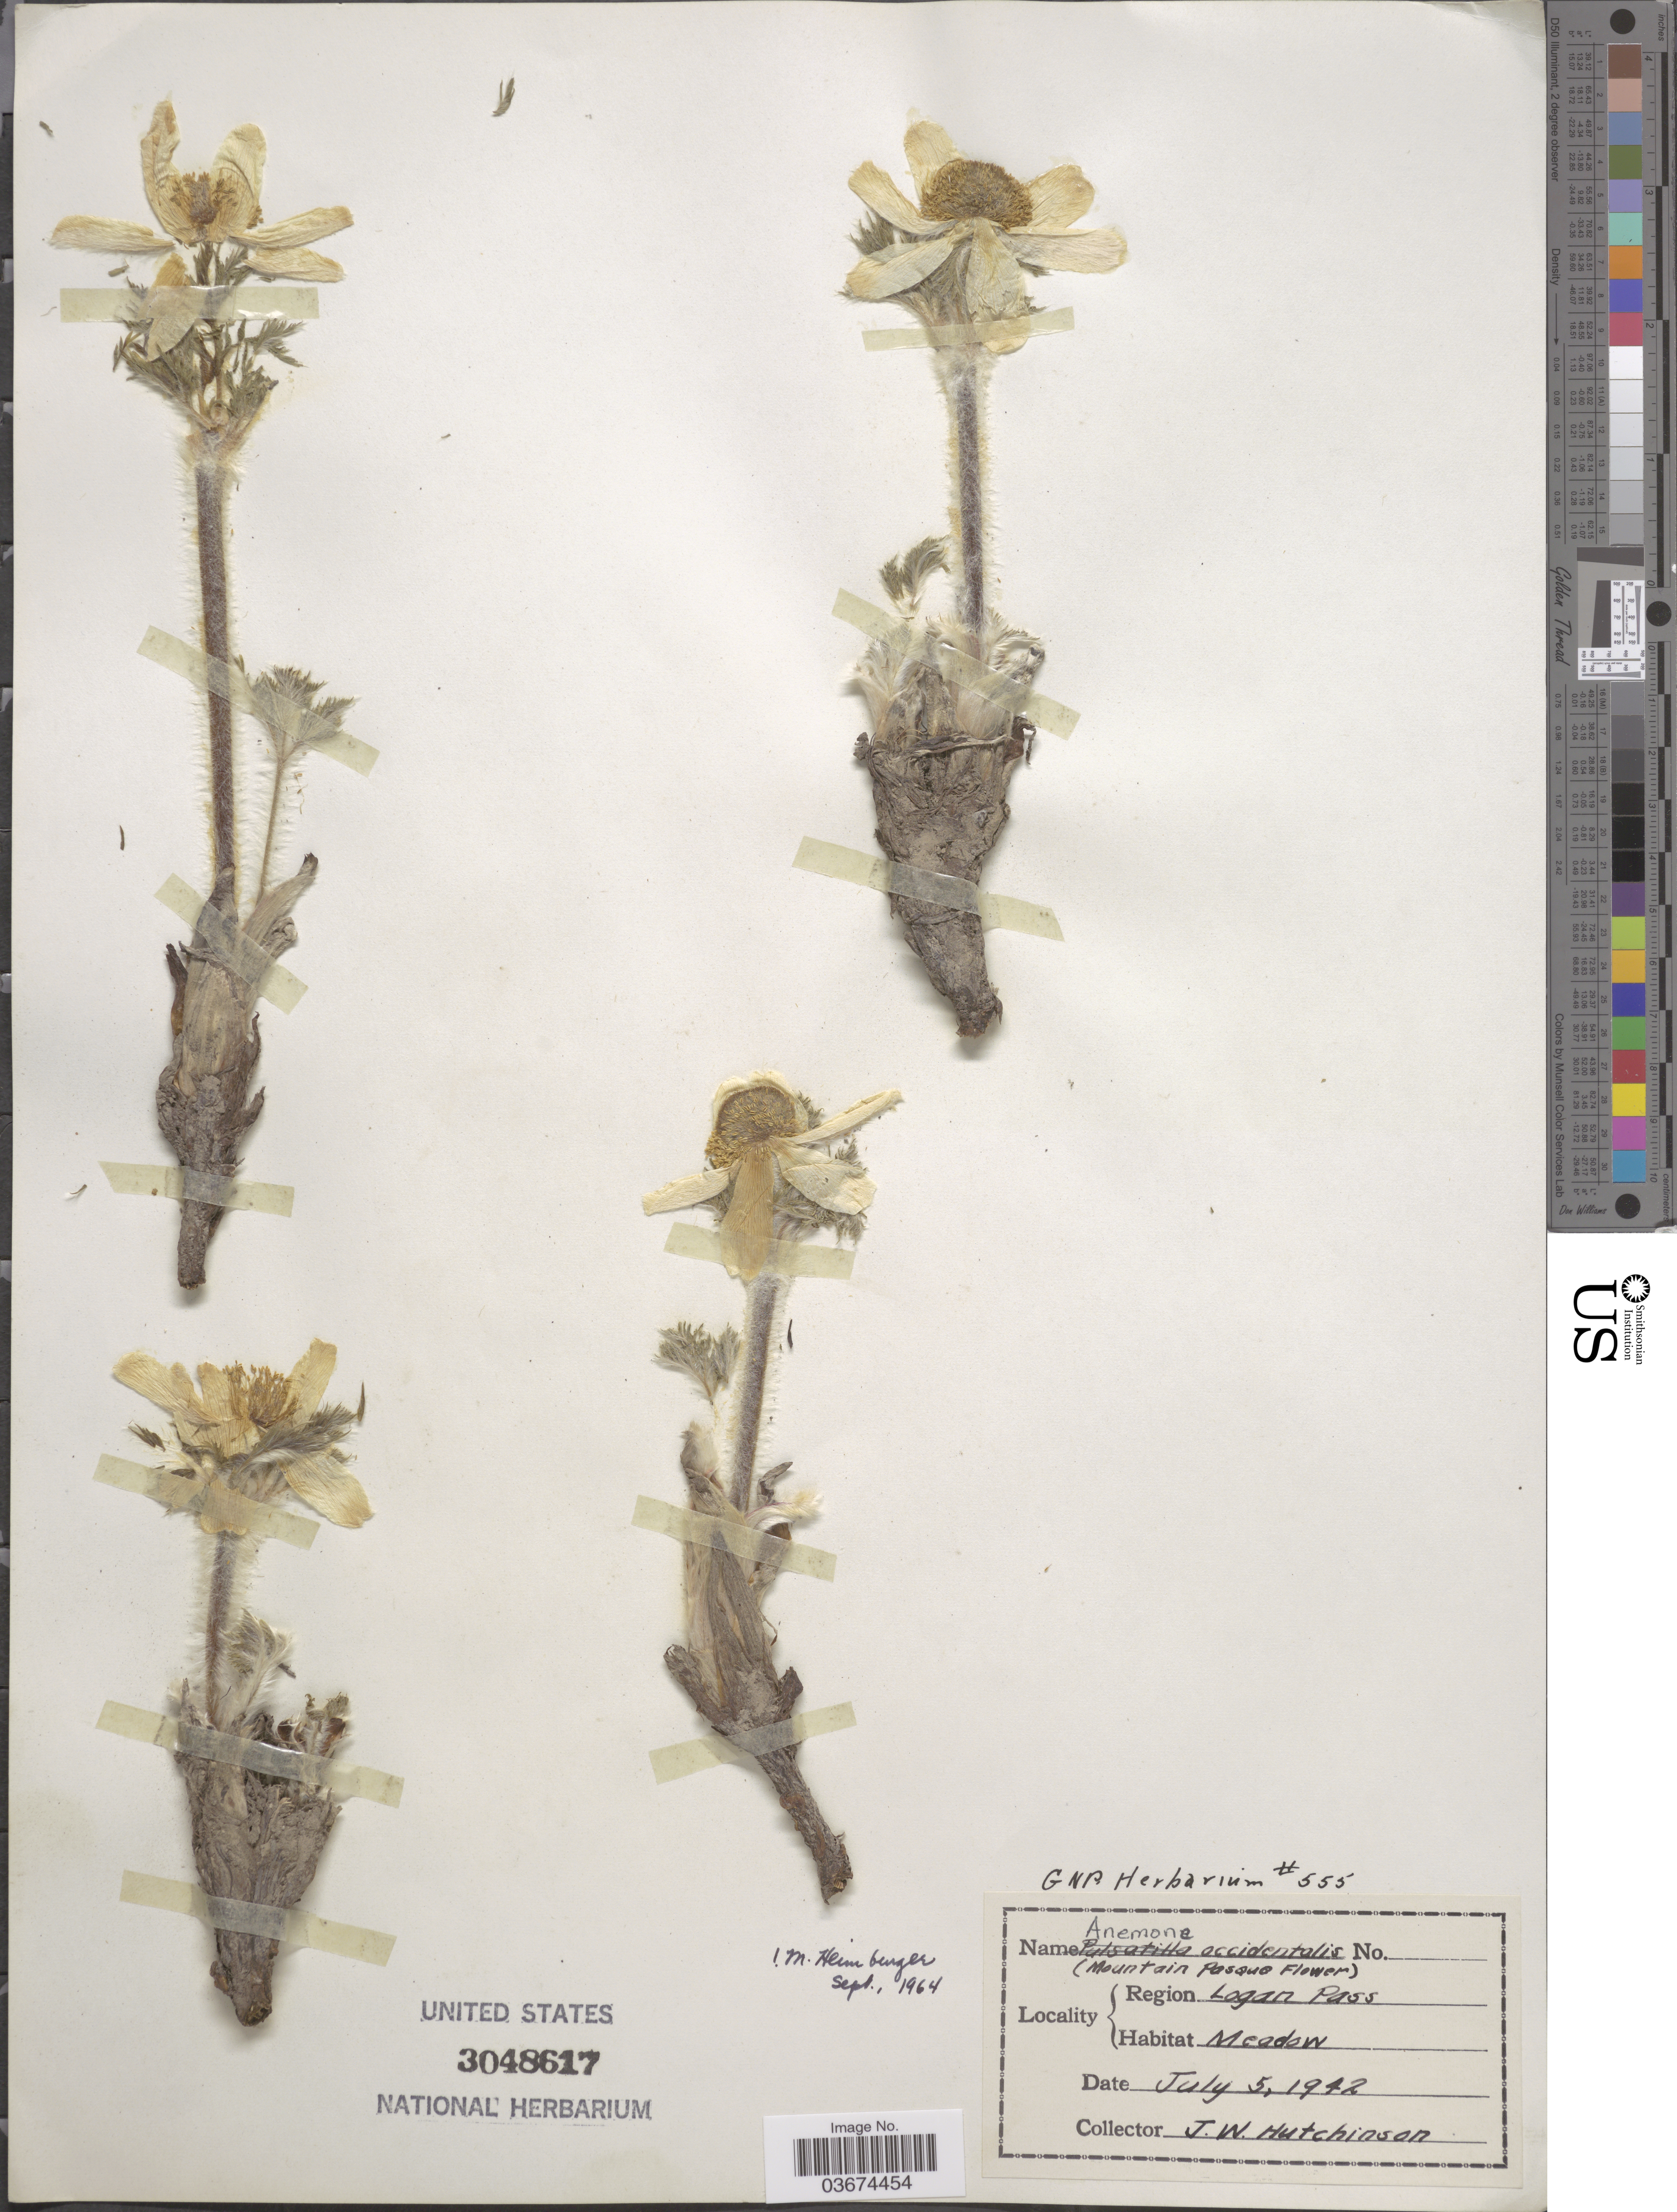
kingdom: Plantae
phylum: Tracheophyta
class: Magnoliopsida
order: Ranunculales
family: Ranunculaceae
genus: Pulsatilla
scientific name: Pulsatilla occidentalis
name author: (S. Watson) Freyn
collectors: J. Hutchinson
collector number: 555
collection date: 1942-07-05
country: United States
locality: Region Logan Pass.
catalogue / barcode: US 3048617